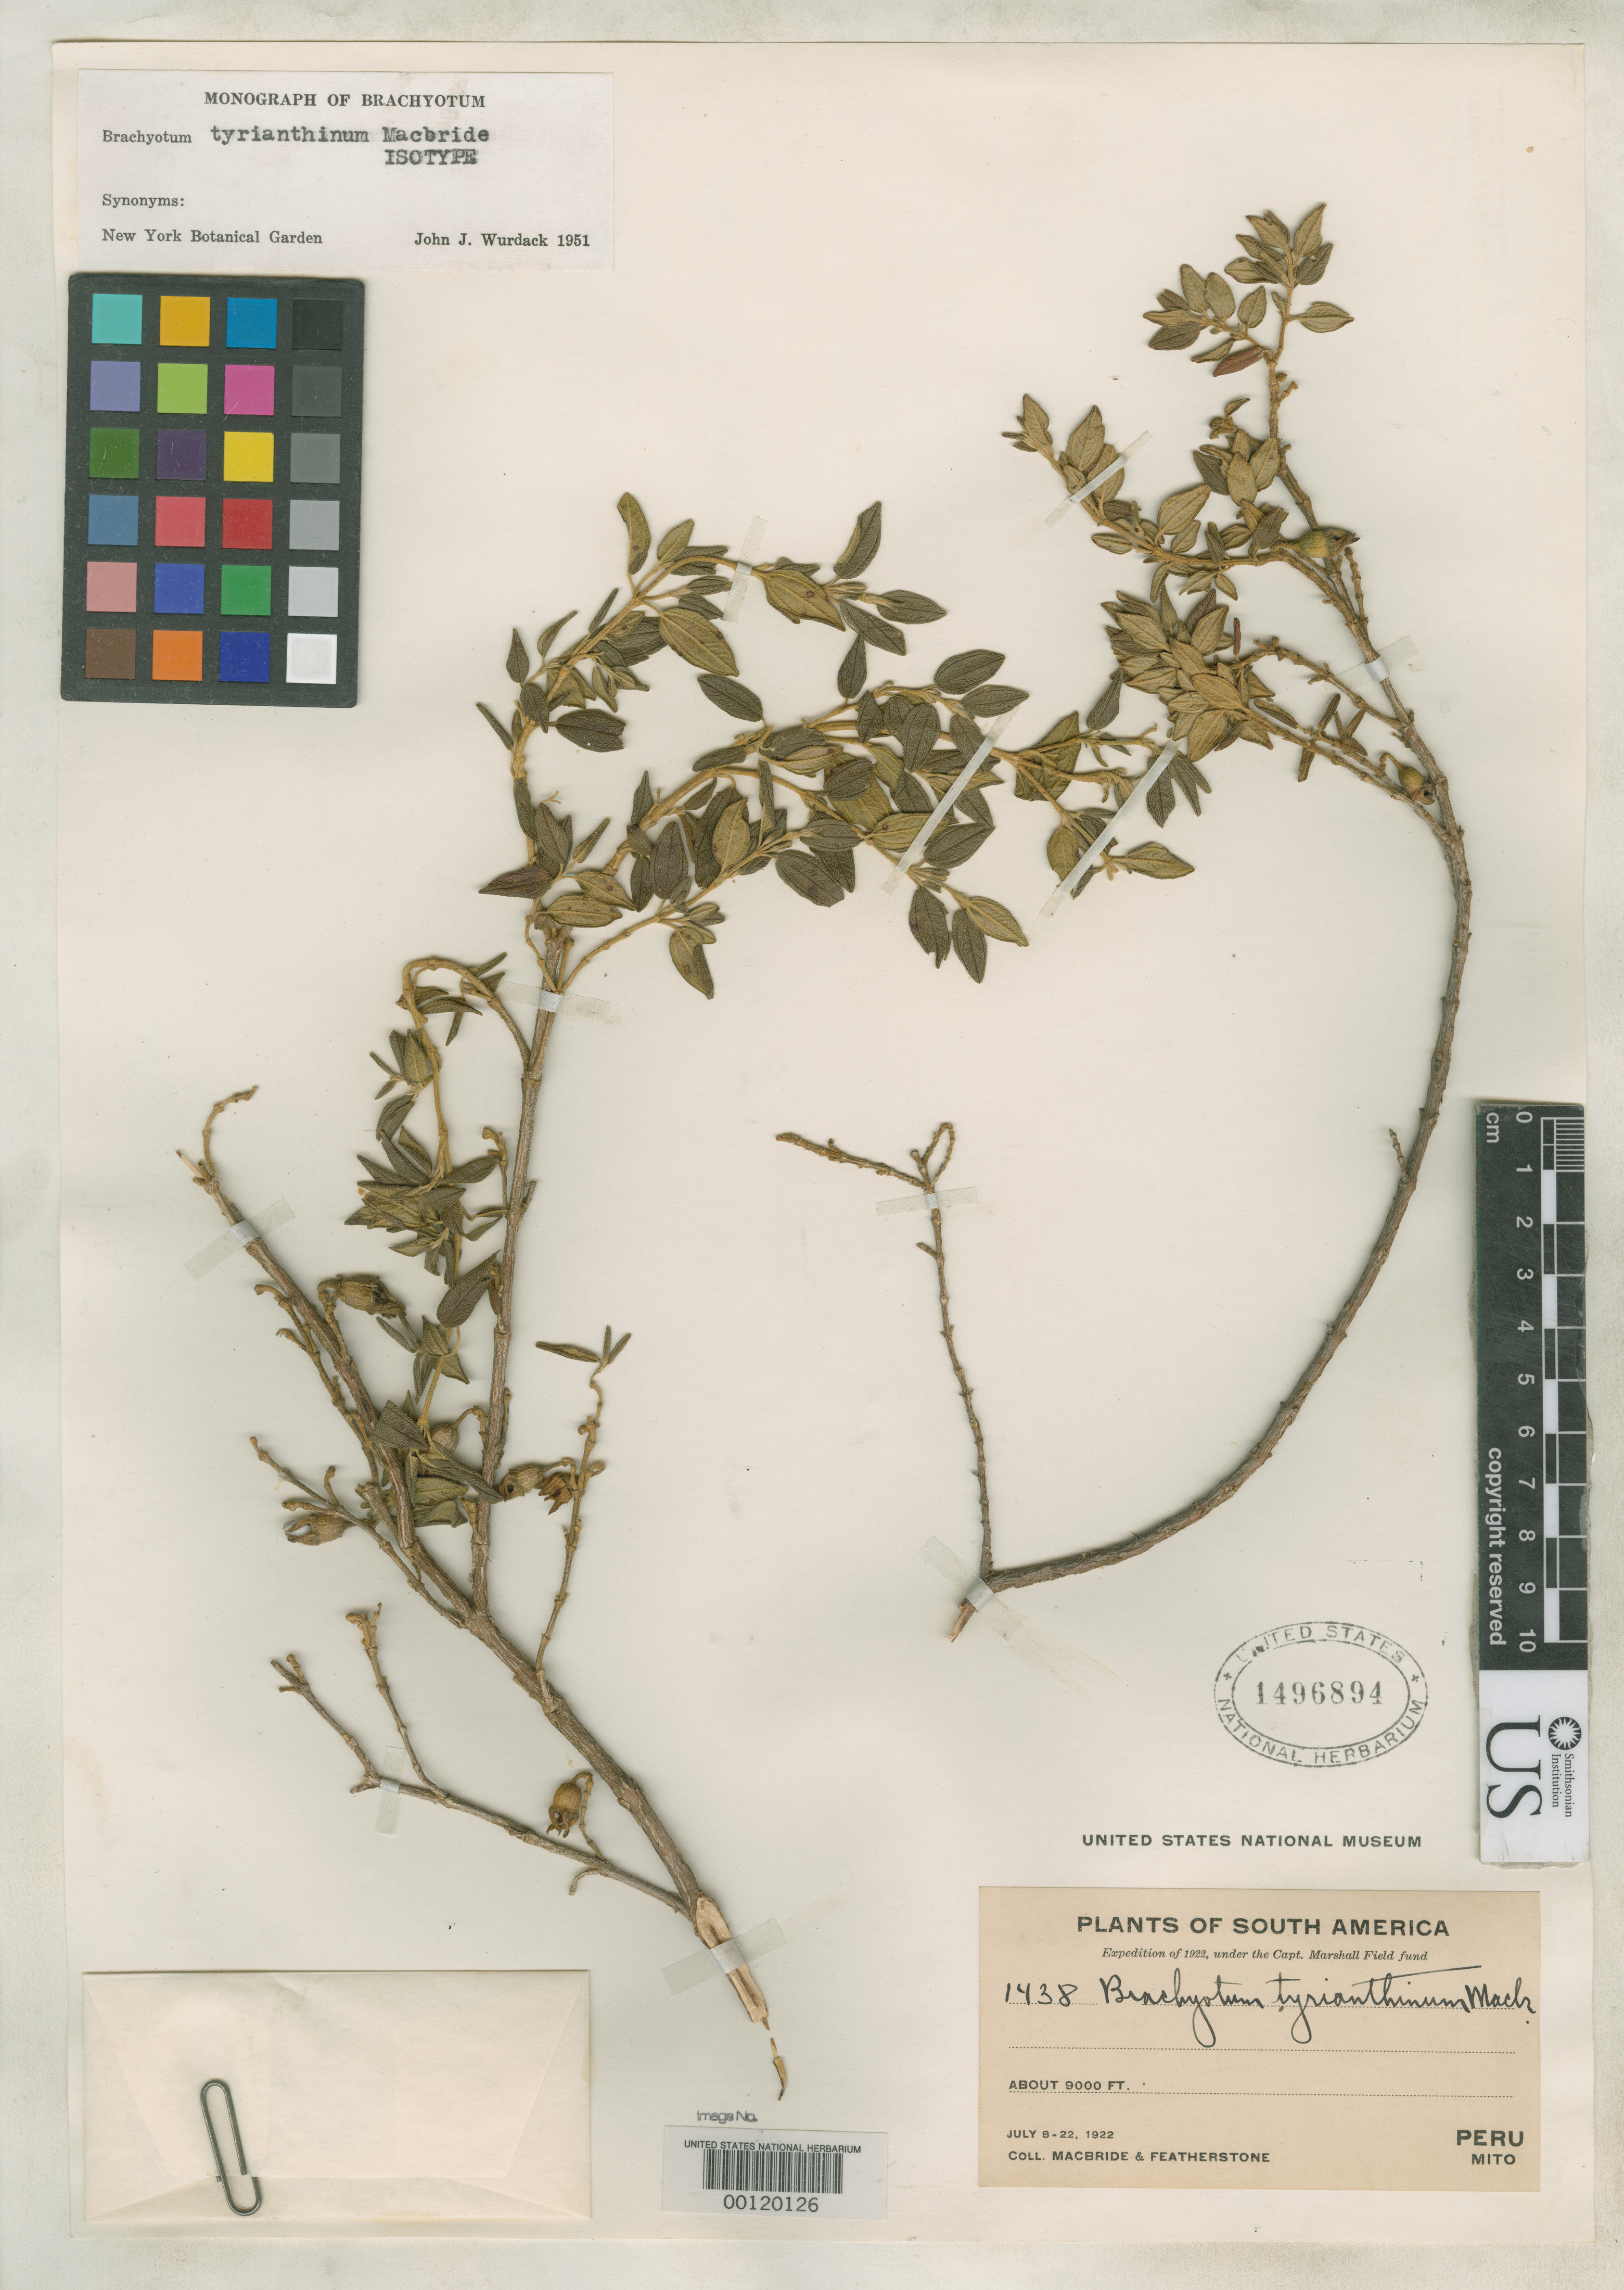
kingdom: Plantae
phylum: Tracheophyta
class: Magnoliopsida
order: Myrtales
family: Melastomataceae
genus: Brachyotum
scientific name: Brachyotum tyrianthinum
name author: J.F. Macbr.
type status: Isotype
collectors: J. F. Macbride & W. Featherstone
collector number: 1438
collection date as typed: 08 Jul 1922 to 22 Jul 1922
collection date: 1922-07-08/1922-07-22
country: Peru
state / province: Huánuco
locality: SW slope, Mito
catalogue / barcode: US 1496894